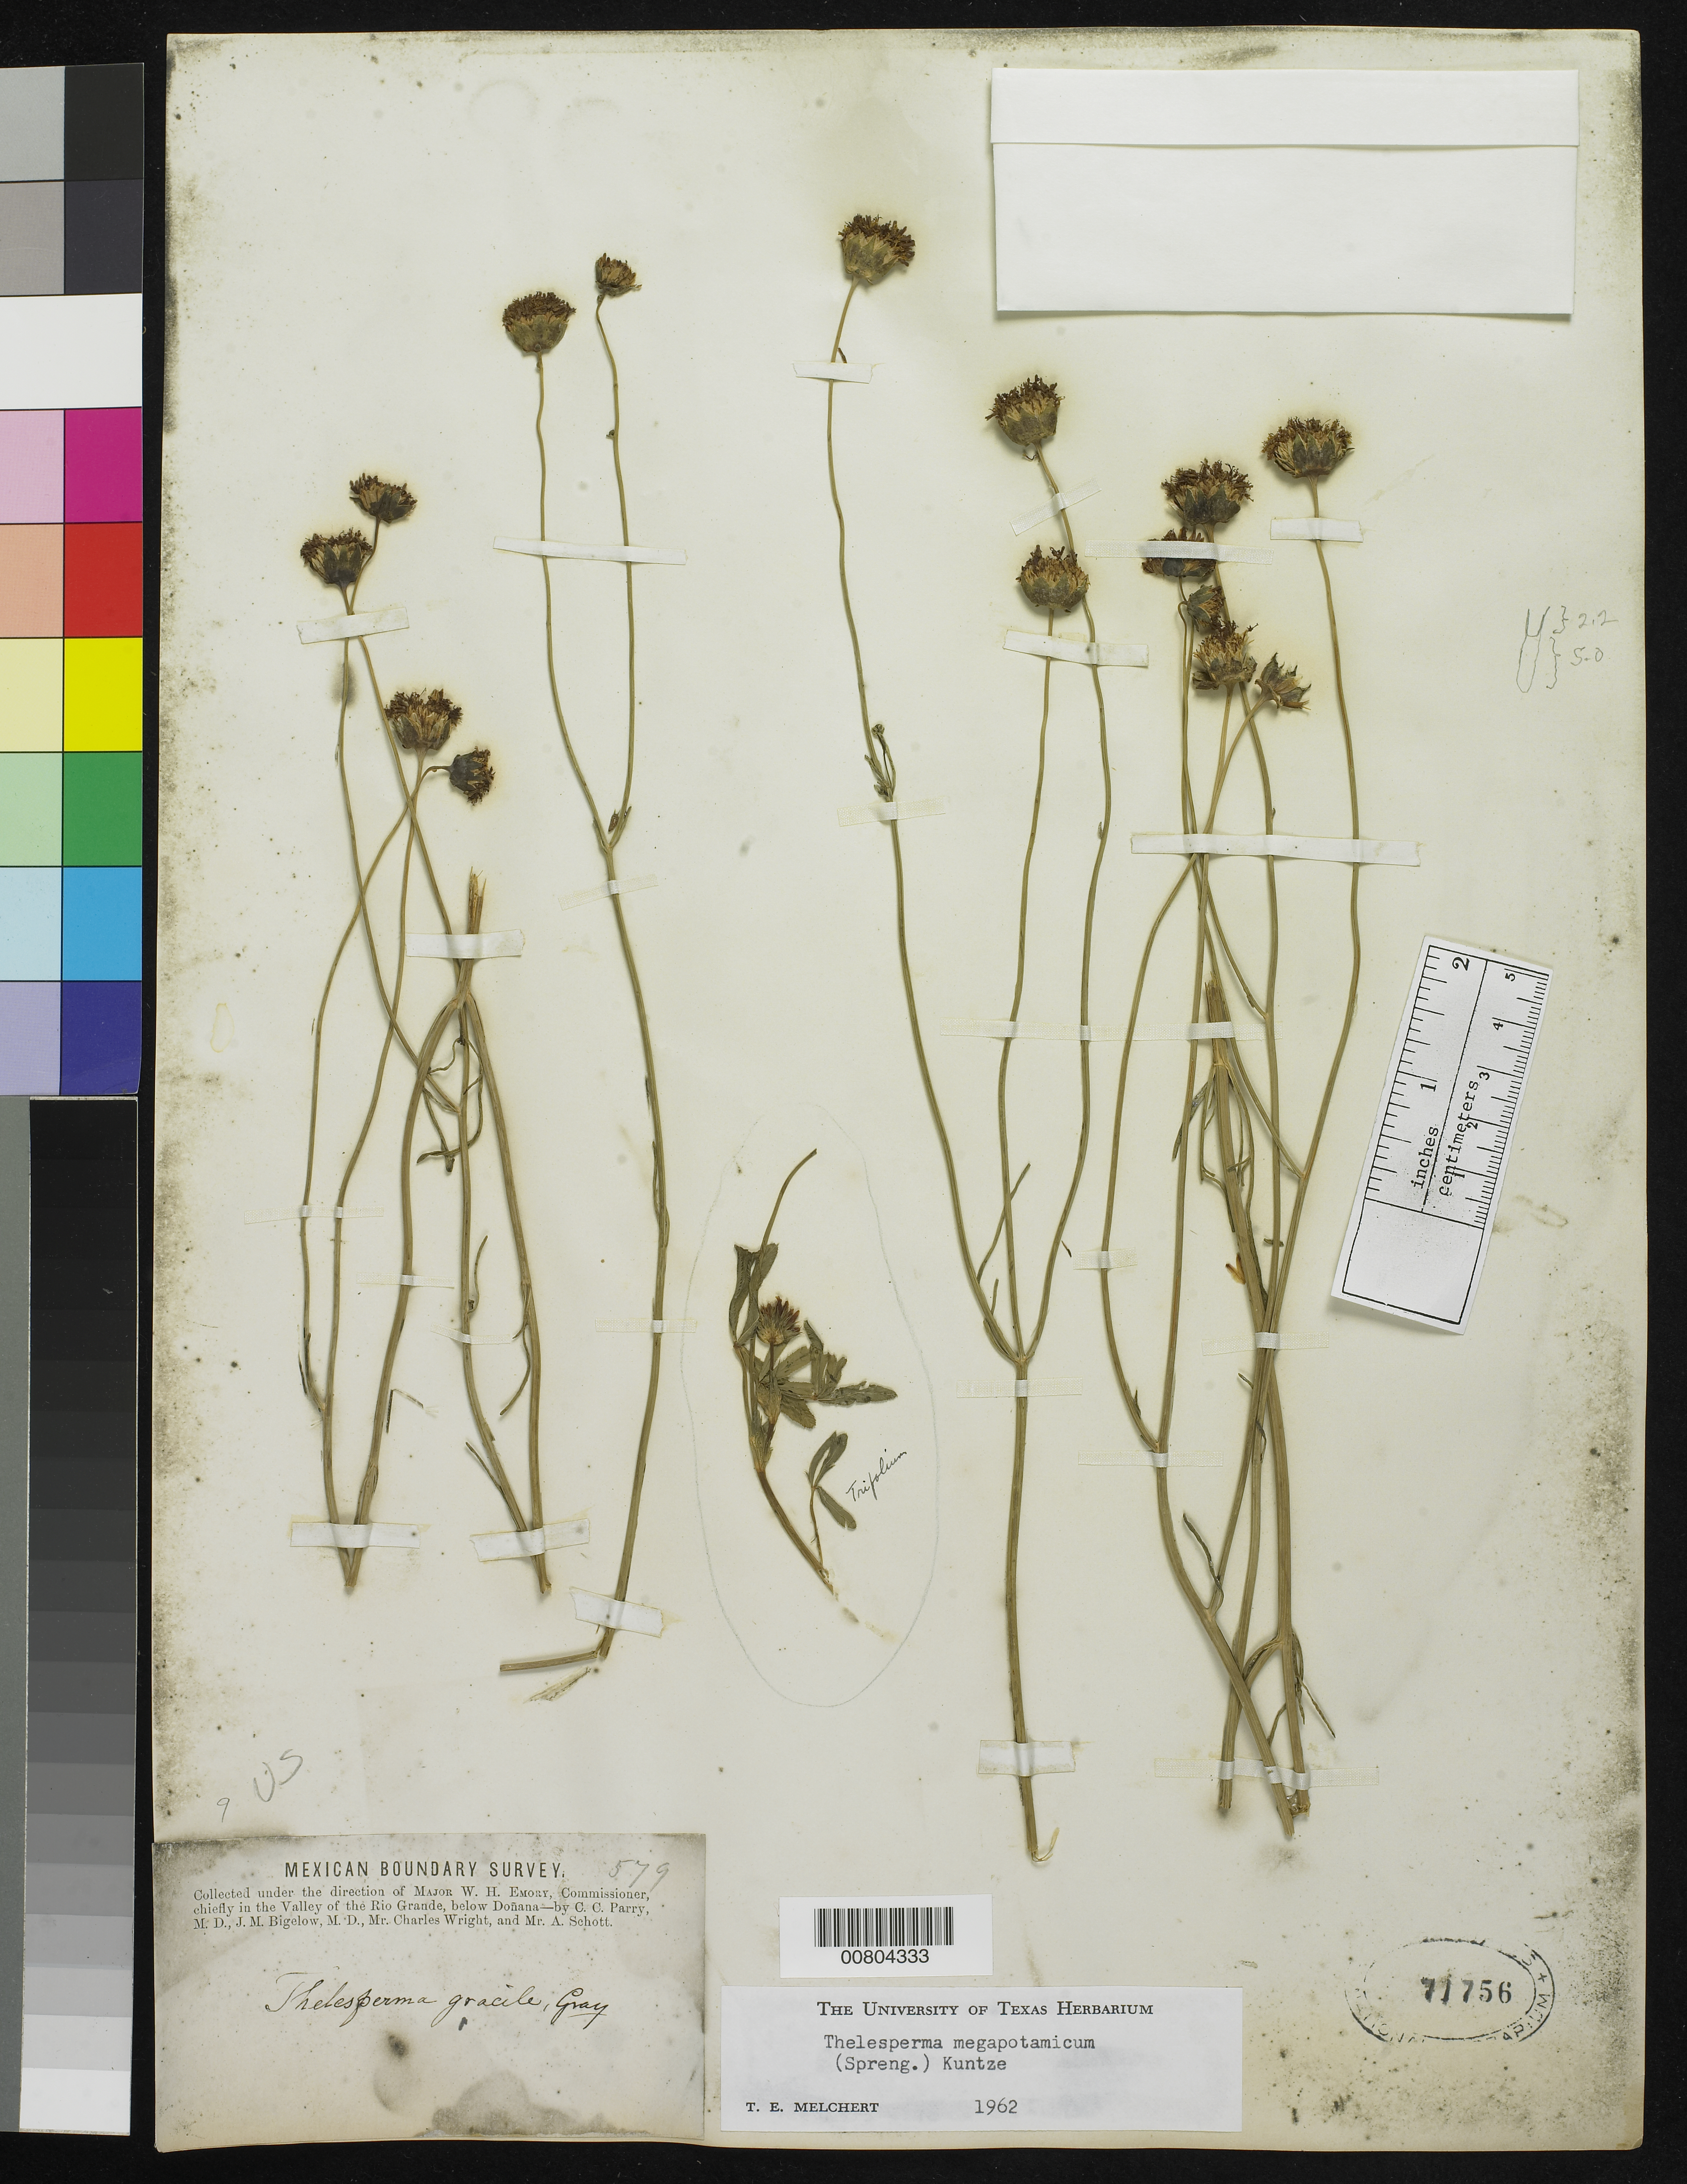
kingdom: Plantae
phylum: Tracheophyta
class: Magnoliopsida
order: Asterales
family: Asteraceae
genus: Thelesperma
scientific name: Thelesperma megapotamicum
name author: (Spreng.) Herter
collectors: C. C. Parry, J. M. Bigelow, C. Wright & A. C. V. Schott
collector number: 579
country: United States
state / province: New Mexico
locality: Valley of the Rio Grande, below Doñana, New Mexico.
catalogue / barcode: US 71756